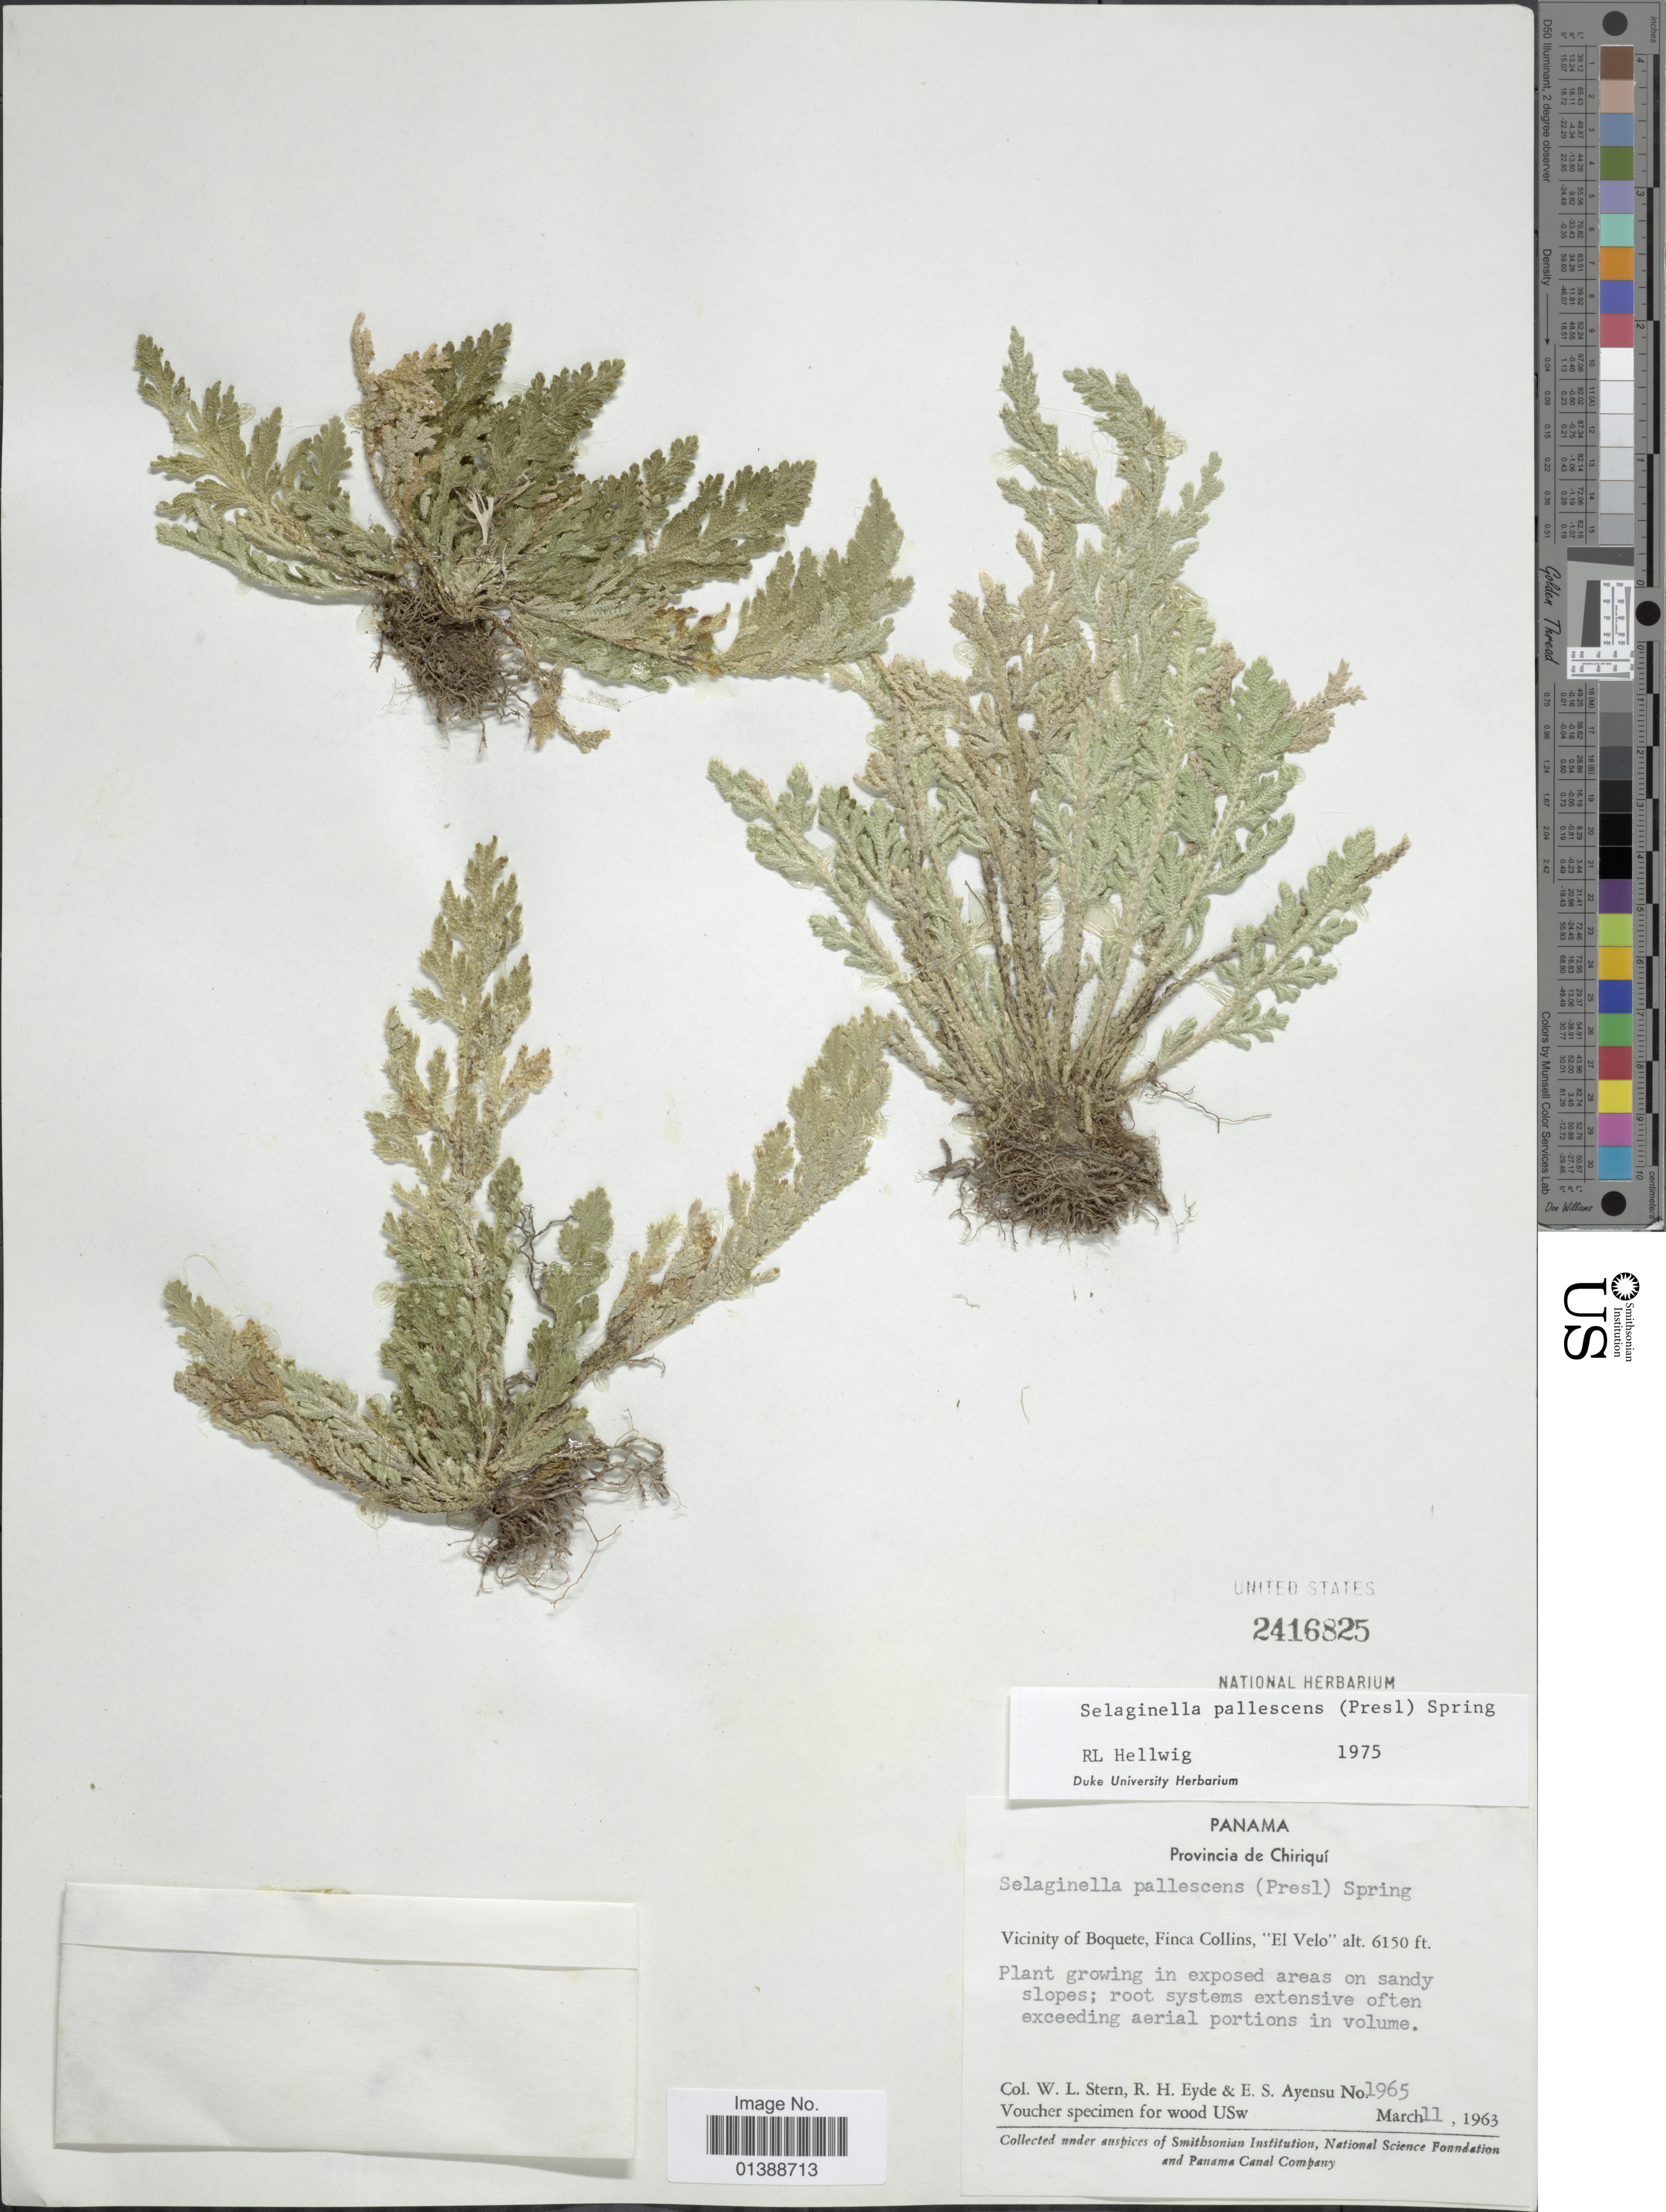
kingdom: Plantae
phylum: Tracheophyta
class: Lycopodiopsida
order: Selaginellales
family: Selaginellaceae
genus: Selaginella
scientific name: Selaginella pallescens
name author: (C. Presl) Spring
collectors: W. L. Stern, R. H. Eyde & E. S. Ayensu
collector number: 1965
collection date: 1963-03-11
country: Panama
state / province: Chiriqui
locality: Vicinity of Boquete, Finca Collins, 'El Velo'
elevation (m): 1875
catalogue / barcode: US 2416825